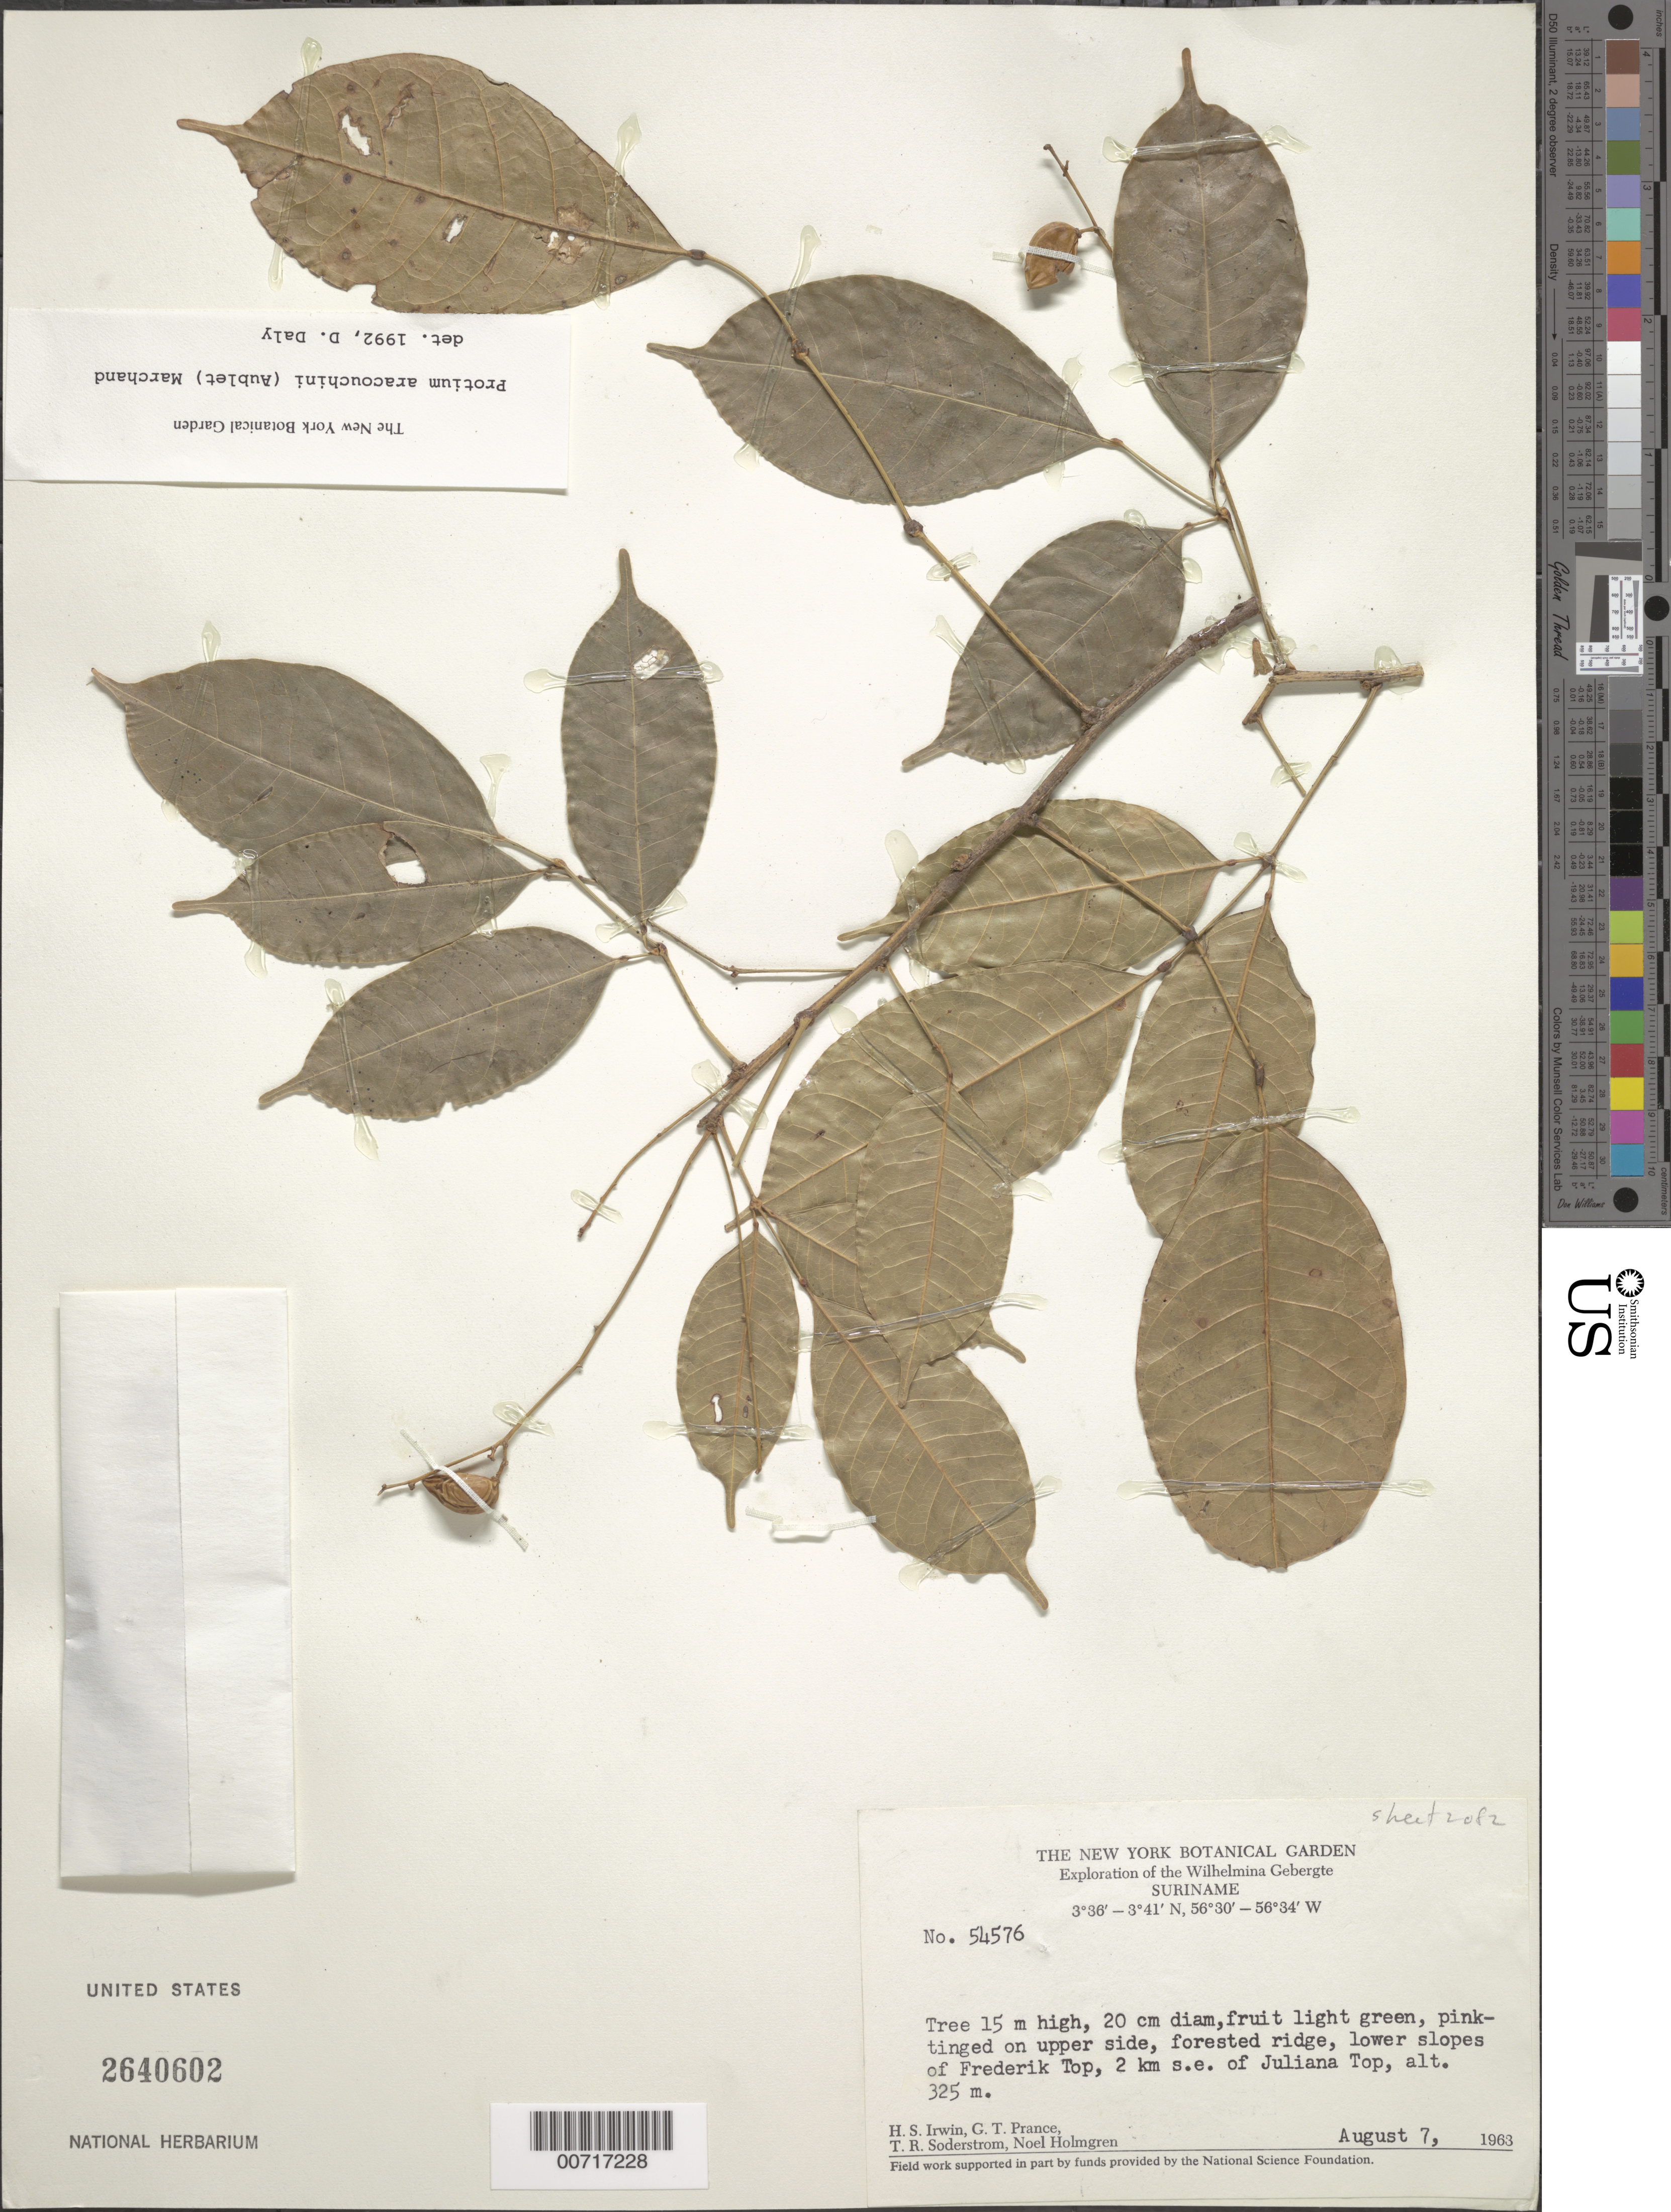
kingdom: Plantae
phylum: Tracheophyta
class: Magnoliopsida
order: Sapindales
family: Burseraceae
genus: Protium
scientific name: Protium aracouchini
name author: (Aubl.) Marchand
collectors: H. Irwin, G. T. Prance, T. R. Soderstrom & N. H. Holmgren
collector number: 54576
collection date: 1963-08-07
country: Suriname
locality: The Wilhelmina Gebergte. Lower slopes of Frederik Top, 2 km s.e. of Juliana Top.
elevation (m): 325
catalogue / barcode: US 2640602